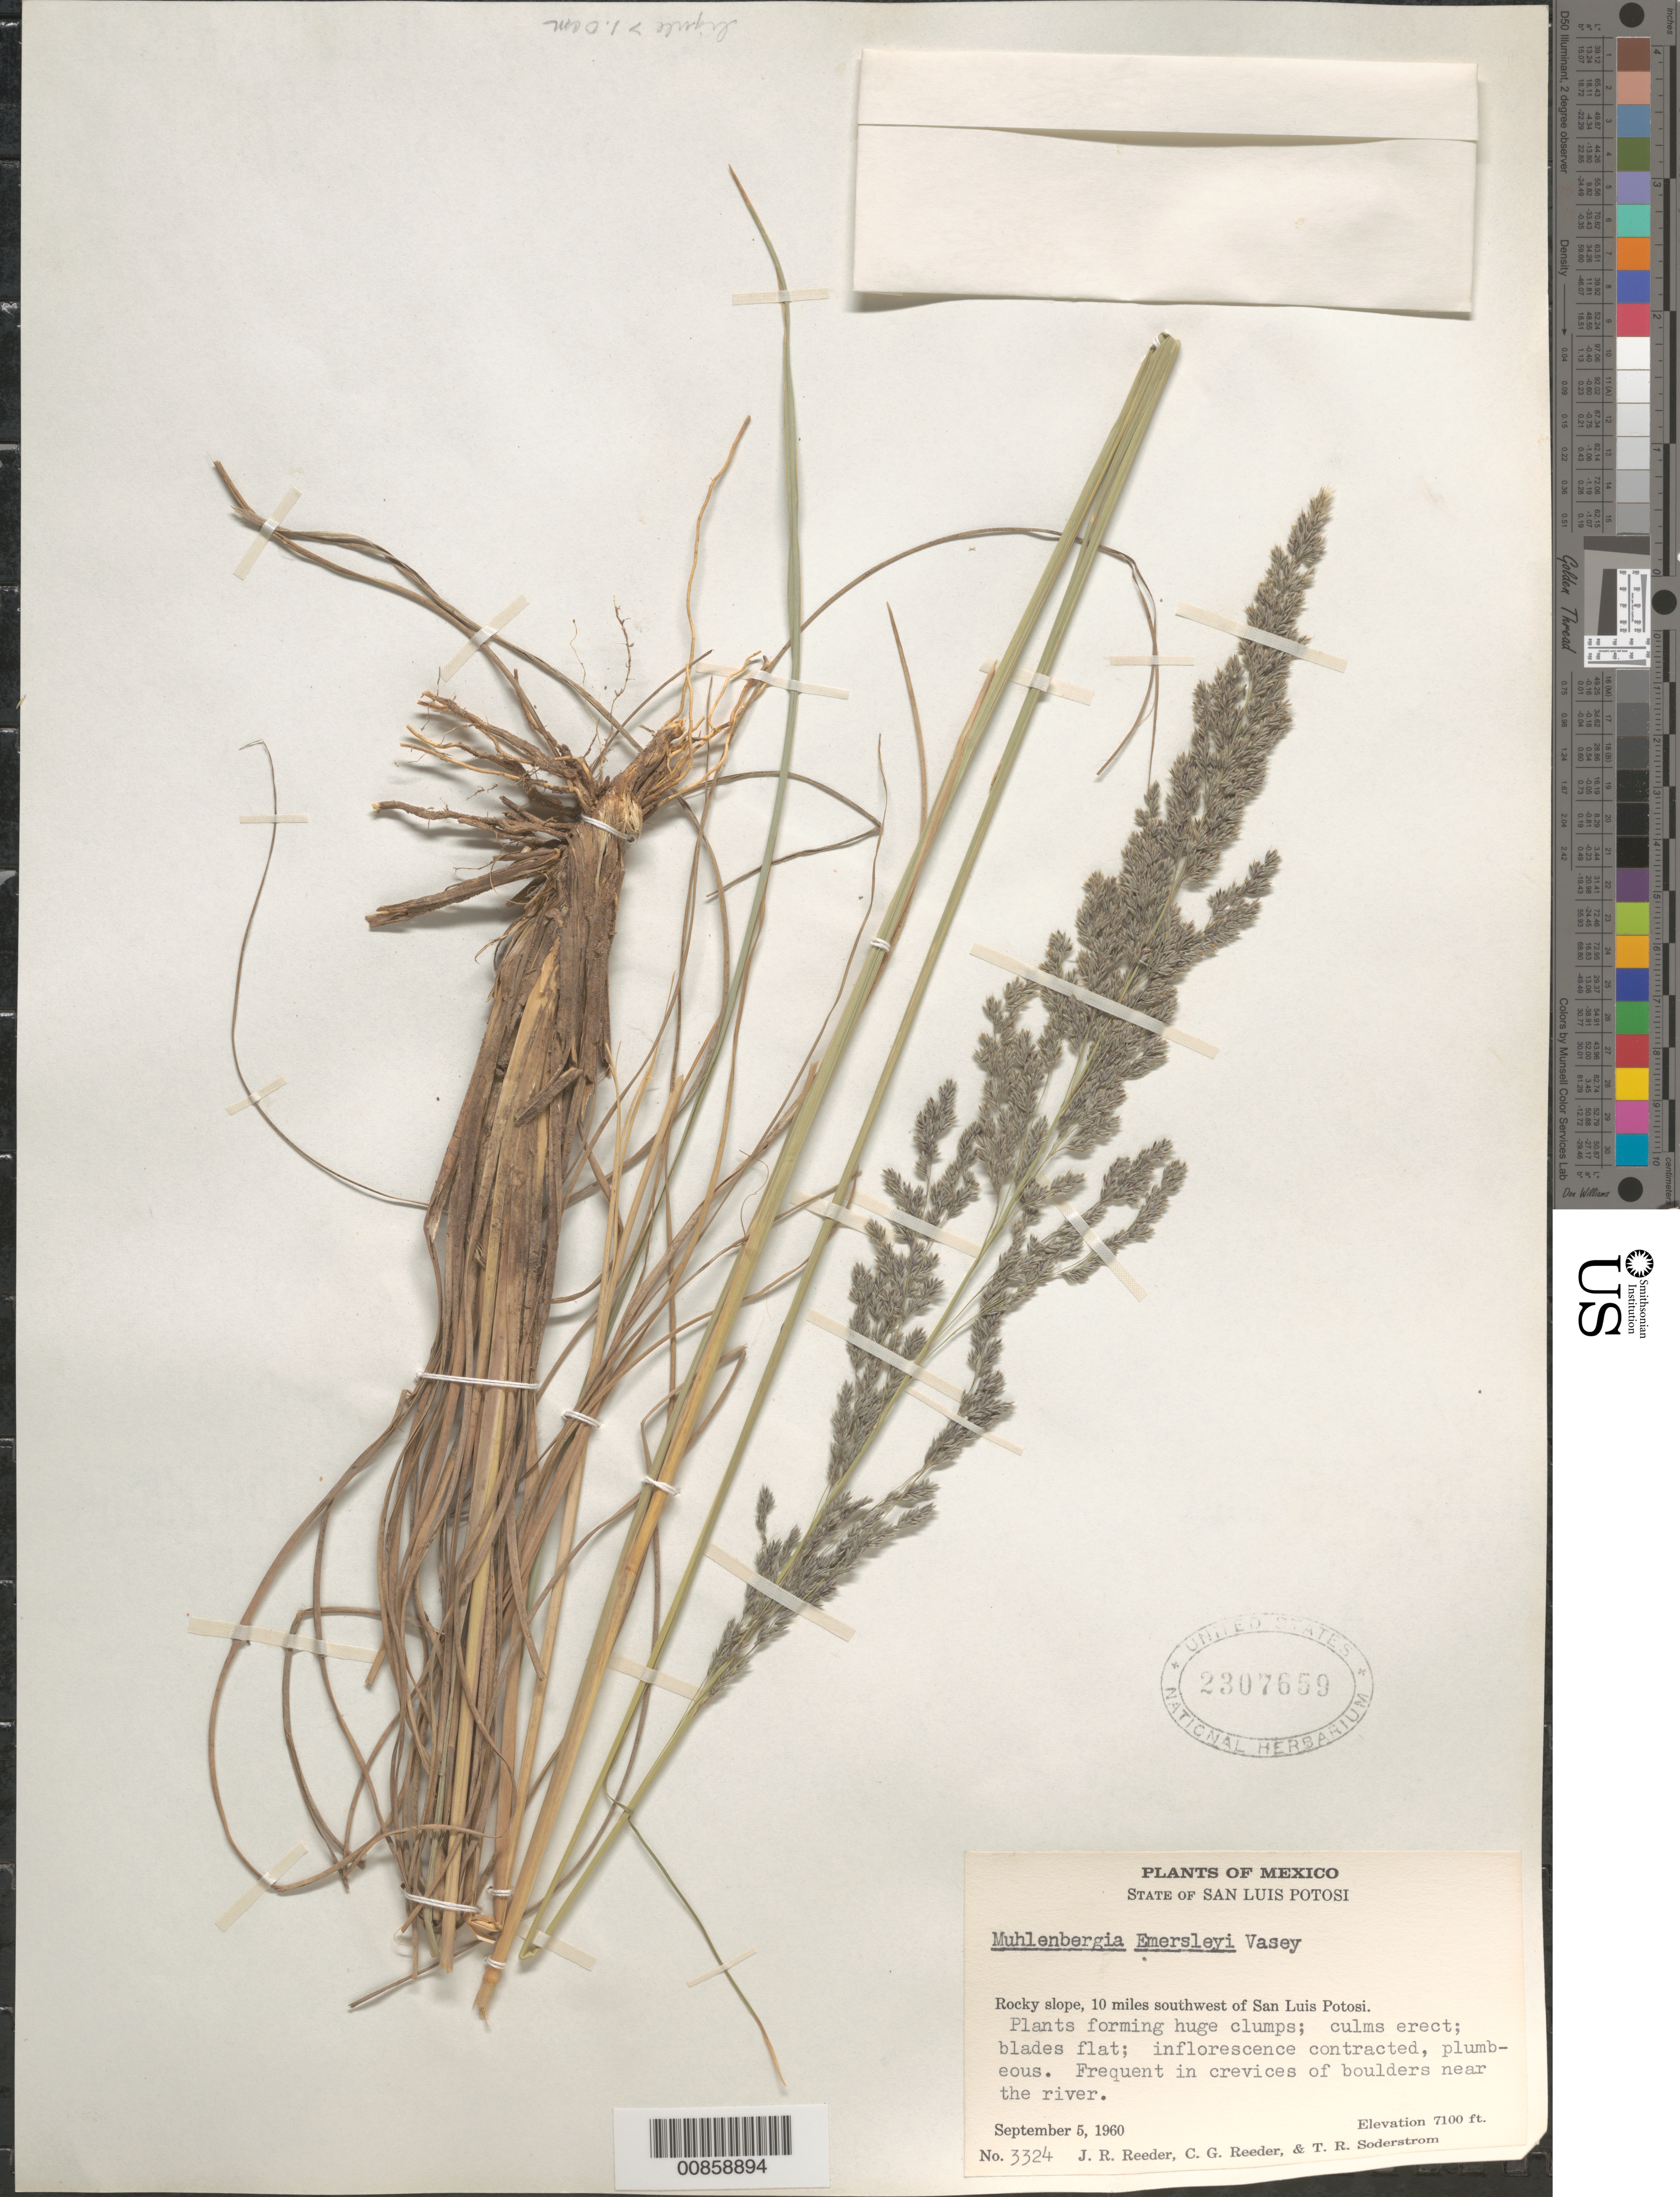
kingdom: Plantae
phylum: Tracheophyta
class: Liliopsida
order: Poales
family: Poaceae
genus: Muhlenbergia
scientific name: Muhlenbergia emersleyi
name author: Vasey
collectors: J. R. Reeder, C. G. Reeder & T. R. Soderstrom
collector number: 3324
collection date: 1960-09-05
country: Mexico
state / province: San Luis Potosí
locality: Rocky slope, 10 miles southwest of San Luis Potosi.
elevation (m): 2164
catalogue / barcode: US 2307659